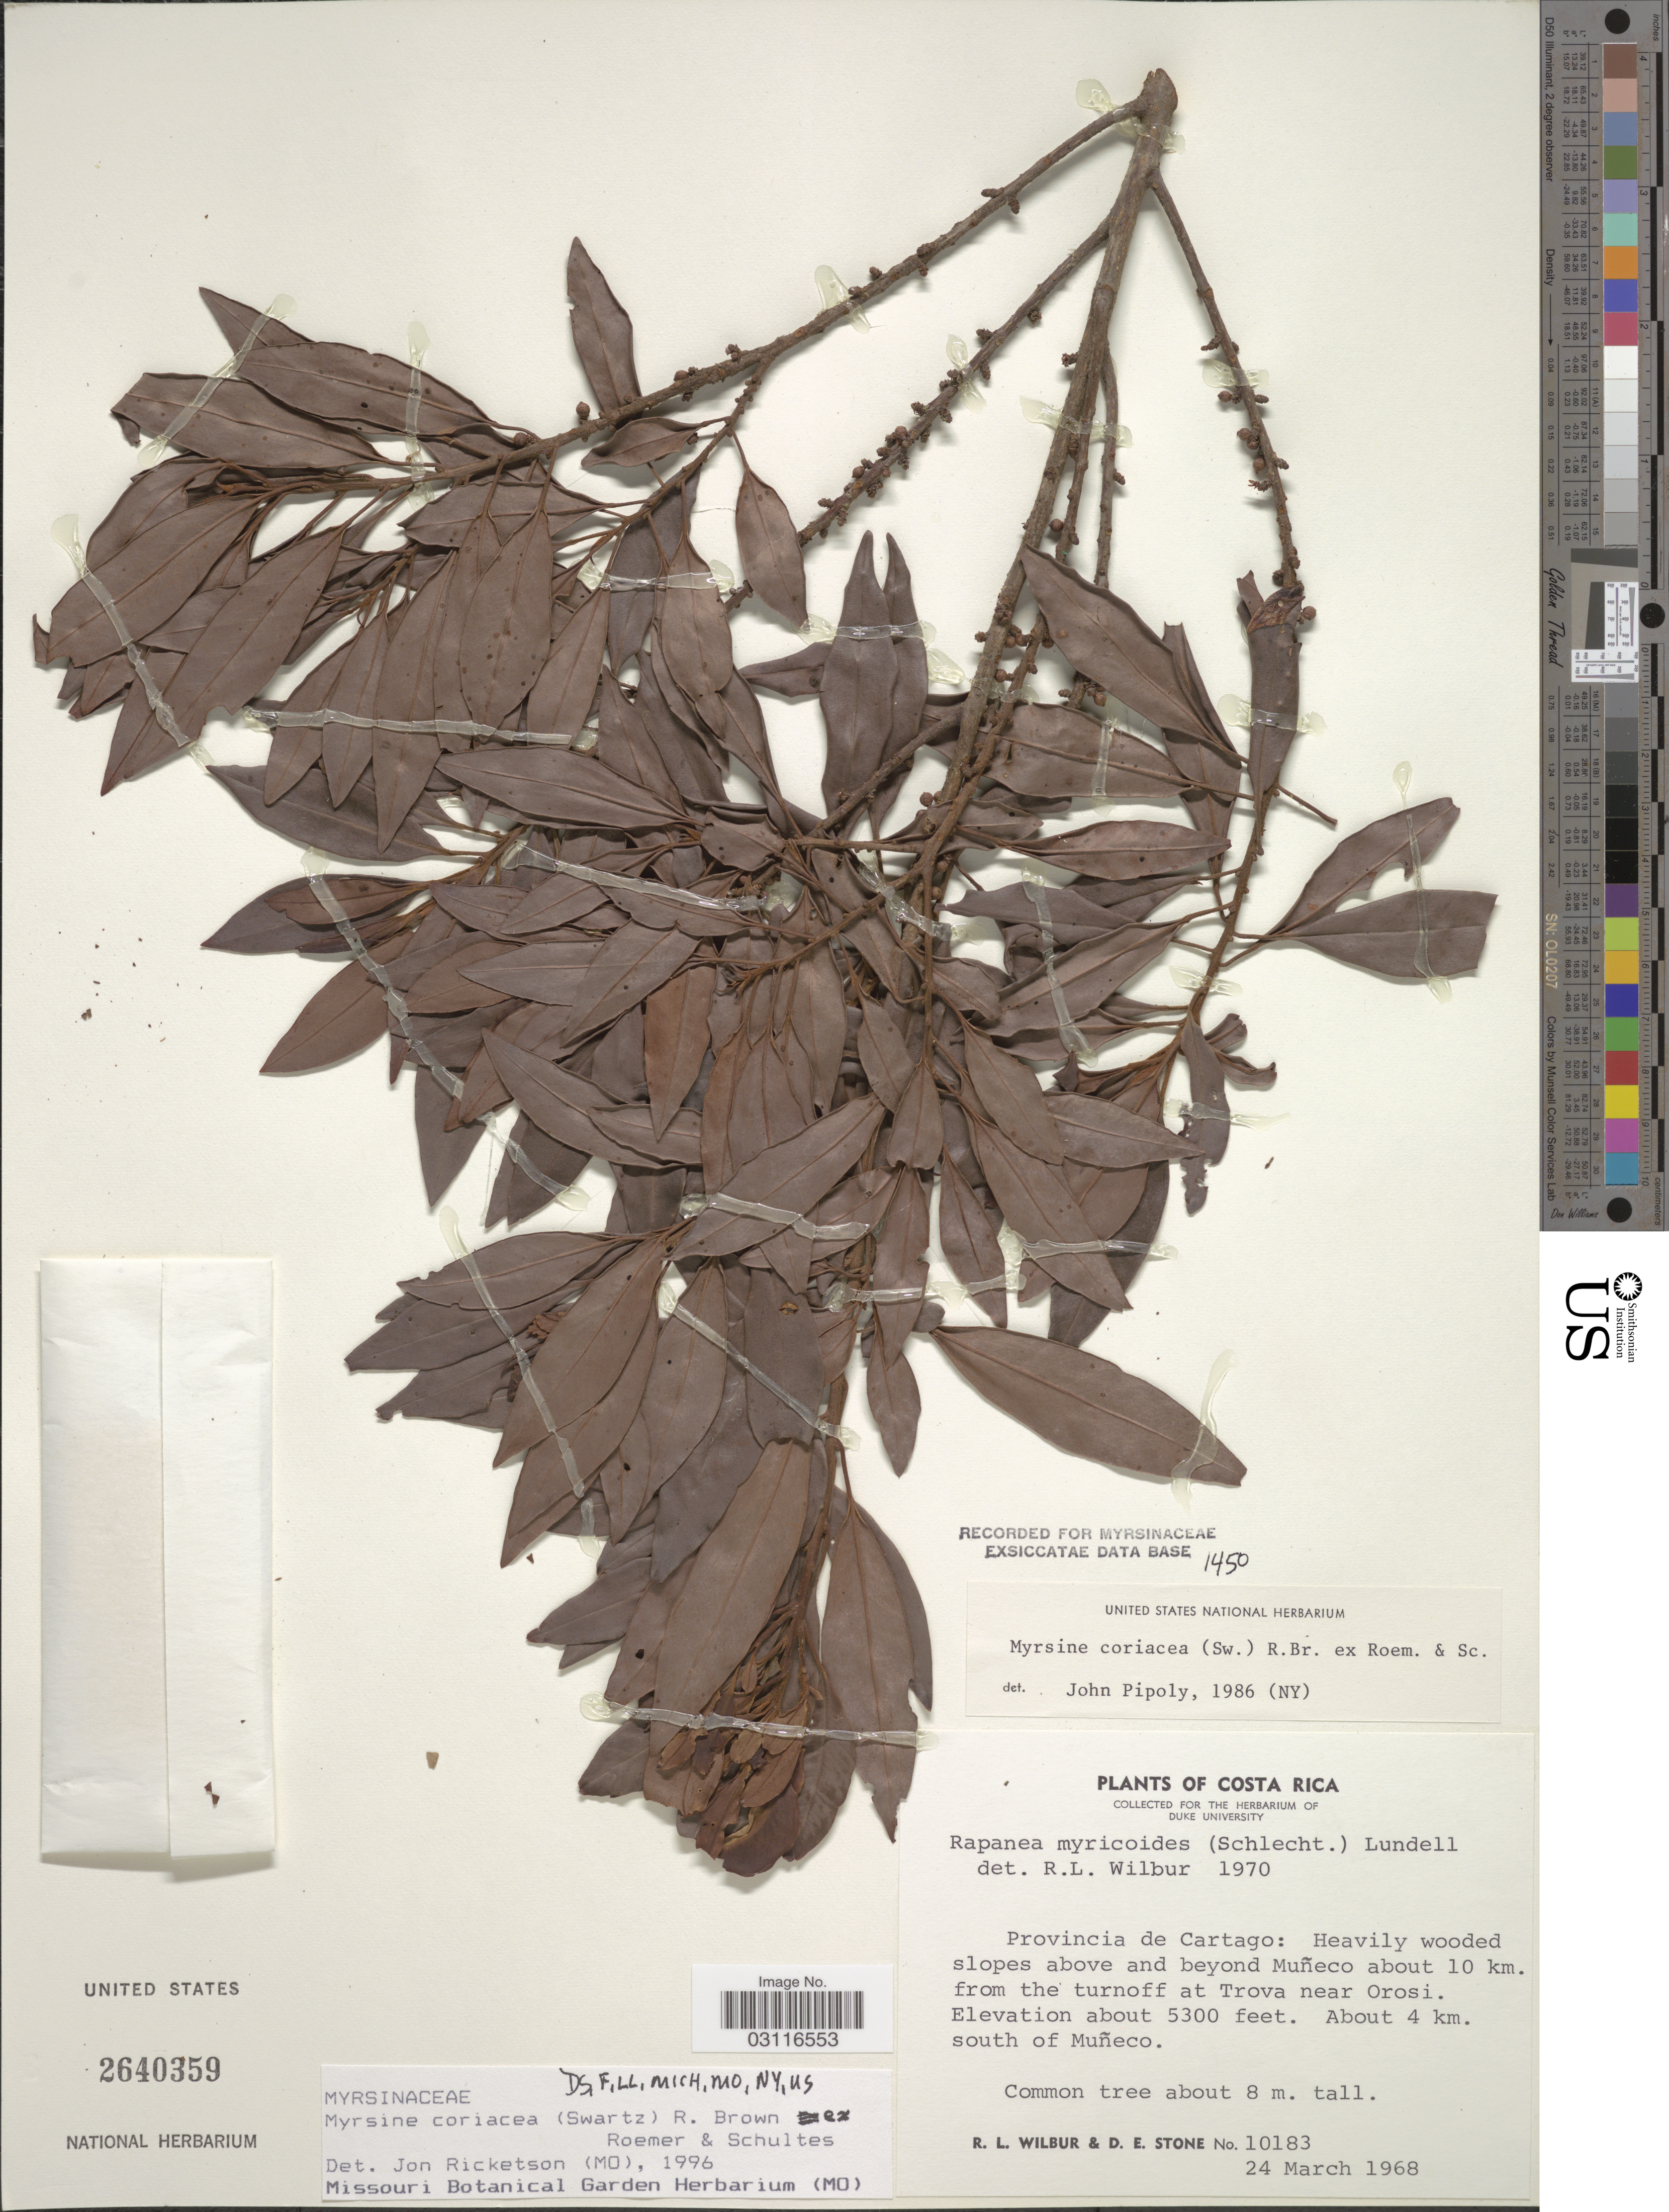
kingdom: Plantae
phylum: Tracheophyta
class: Magnoliopsida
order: Ericales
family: Primulaceae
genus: Myrsine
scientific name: Myrsine coriacea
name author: (Sw.) R. Br. ex Roem. & Schult.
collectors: R. L. Wilbur & D. E. Stone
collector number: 10183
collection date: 1968-03-24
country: Costa Rica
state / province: Cartago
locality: Heavily wooded slopes above and beyond Muñeco about 10 km. from the turnoff at Trova near Orosi. About 4 km. south of Muñeco.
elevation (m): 1615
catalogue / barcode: US 2640359